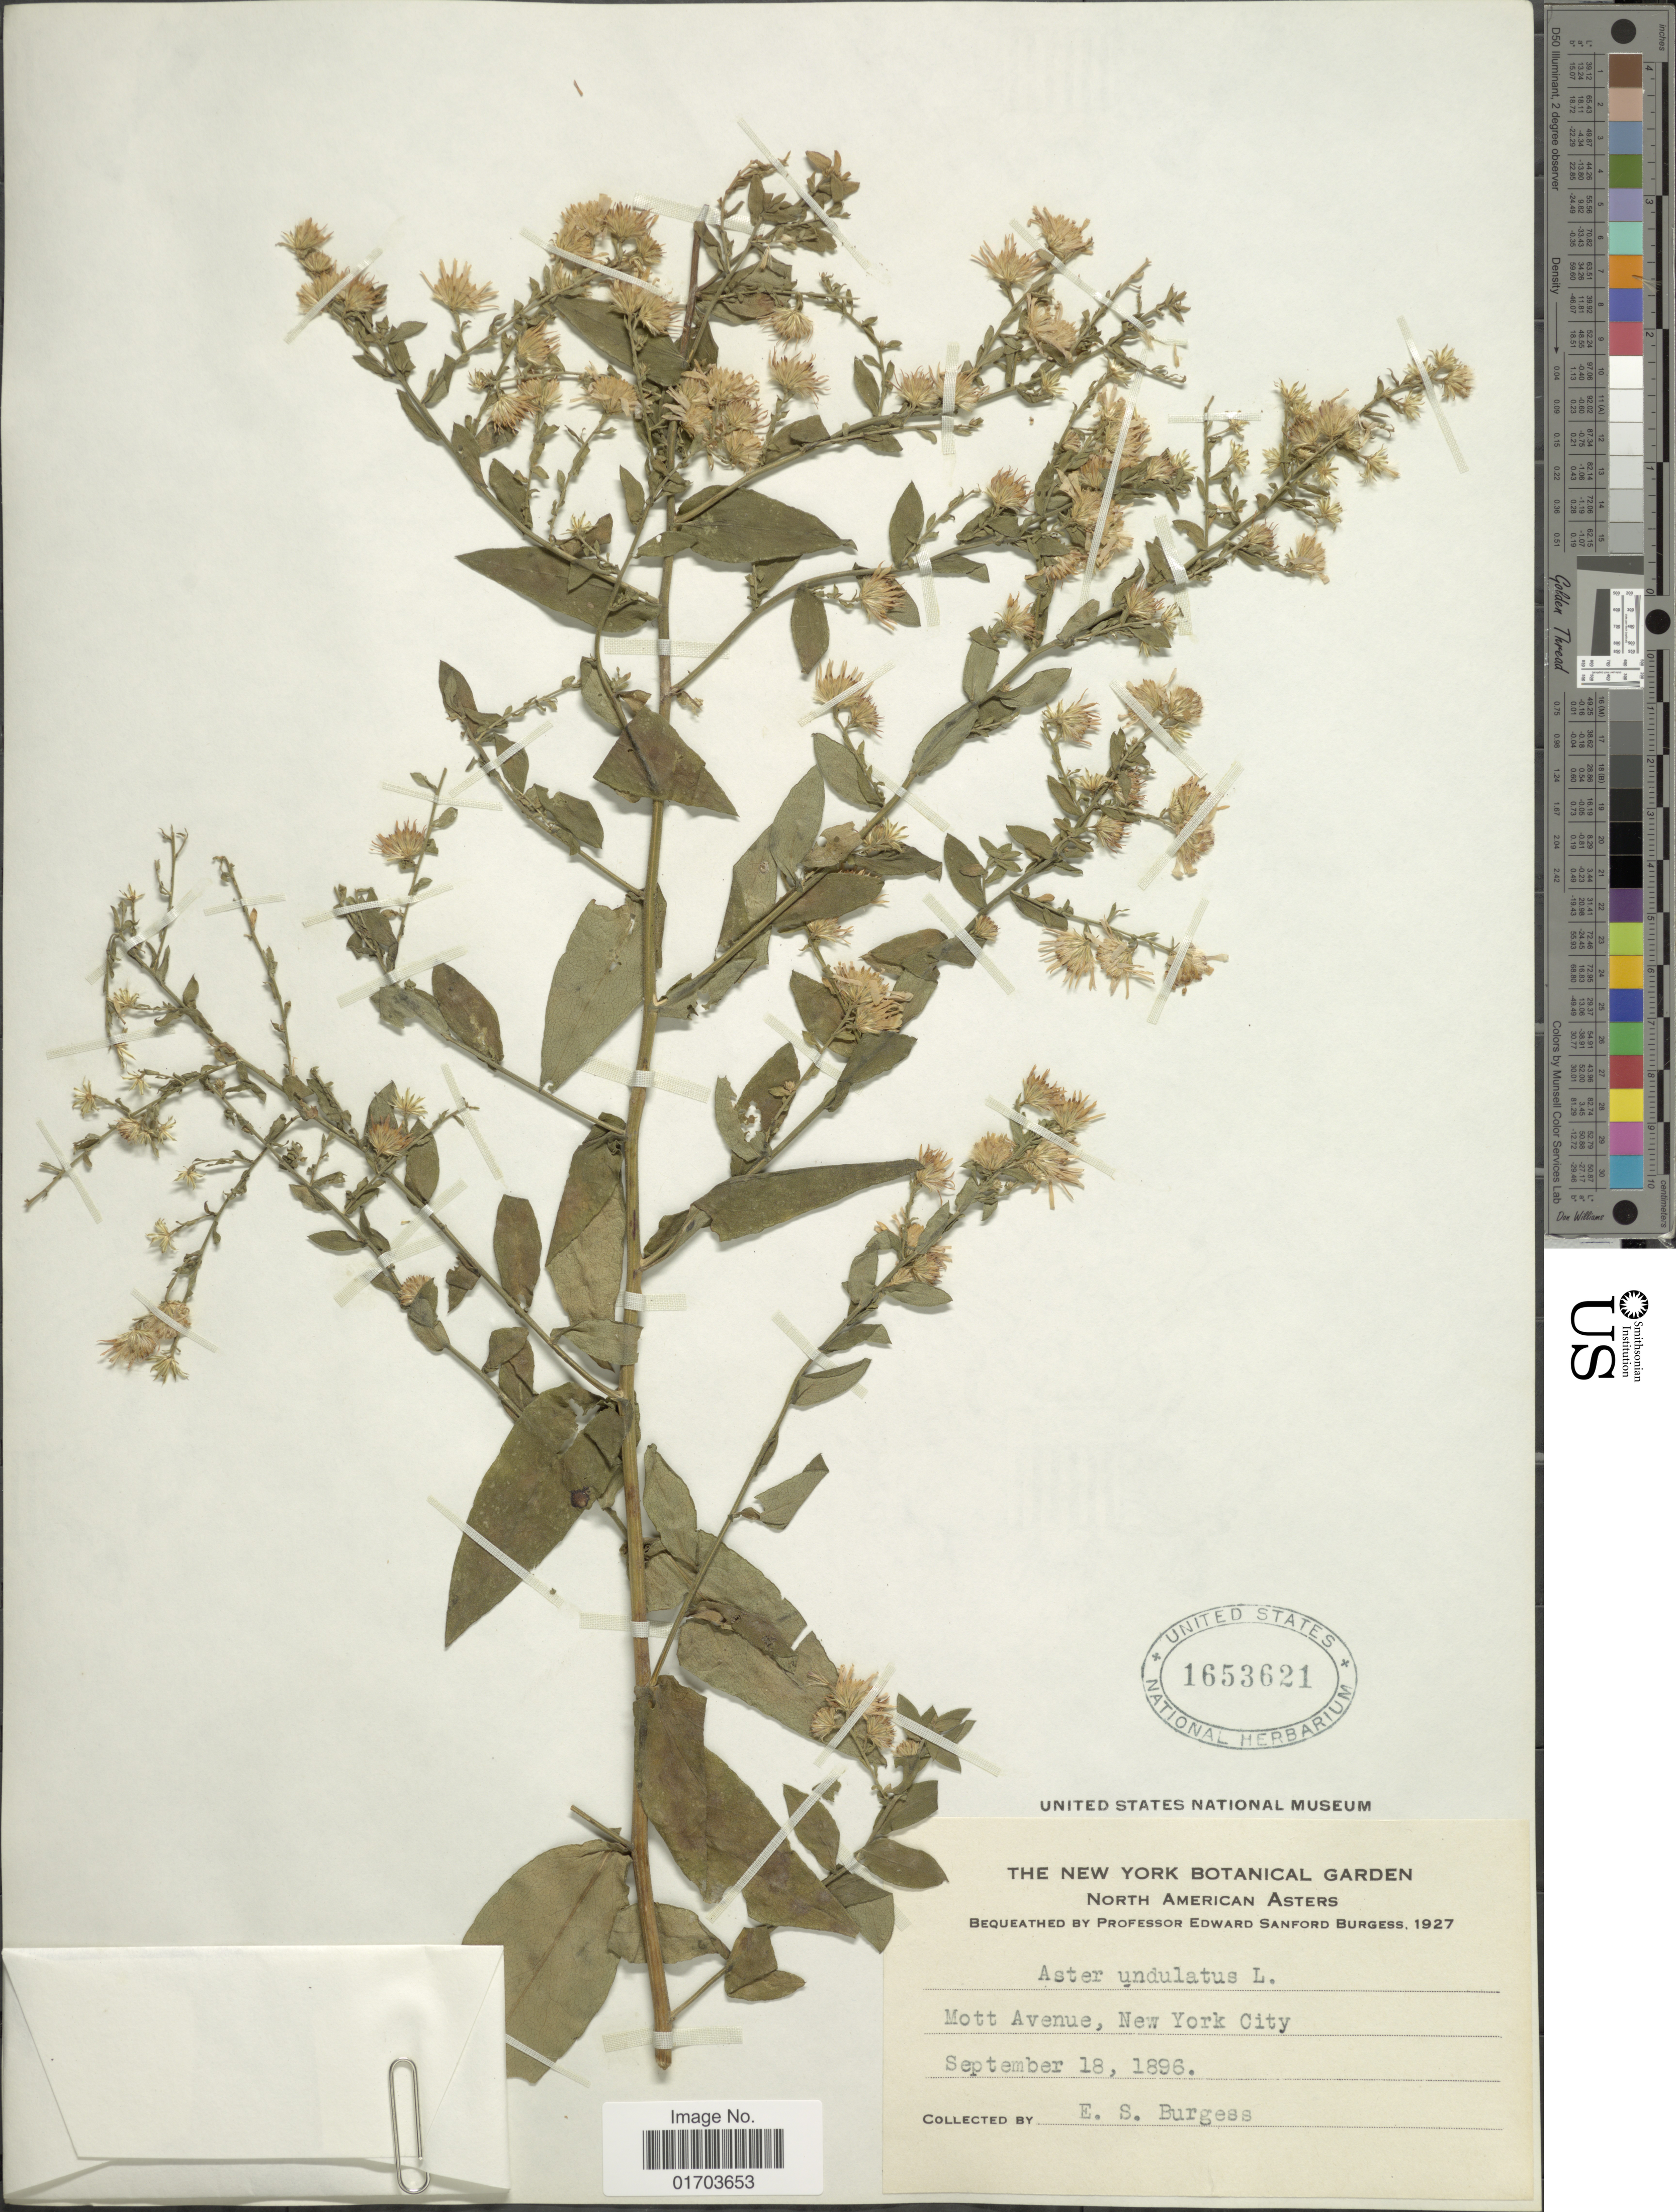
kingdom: Plantae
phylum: Tracheophyta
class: Magnoliopsida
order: Asterales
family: Asteraceae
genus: Symphyotrichum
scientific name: Symphyotrichum undulatum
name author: (L.) G.L. Nesom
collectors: E. Burgess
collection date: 1896-09-18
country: United States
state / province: New York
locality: Mott Avenue, New York City.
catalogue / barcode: US 1653621